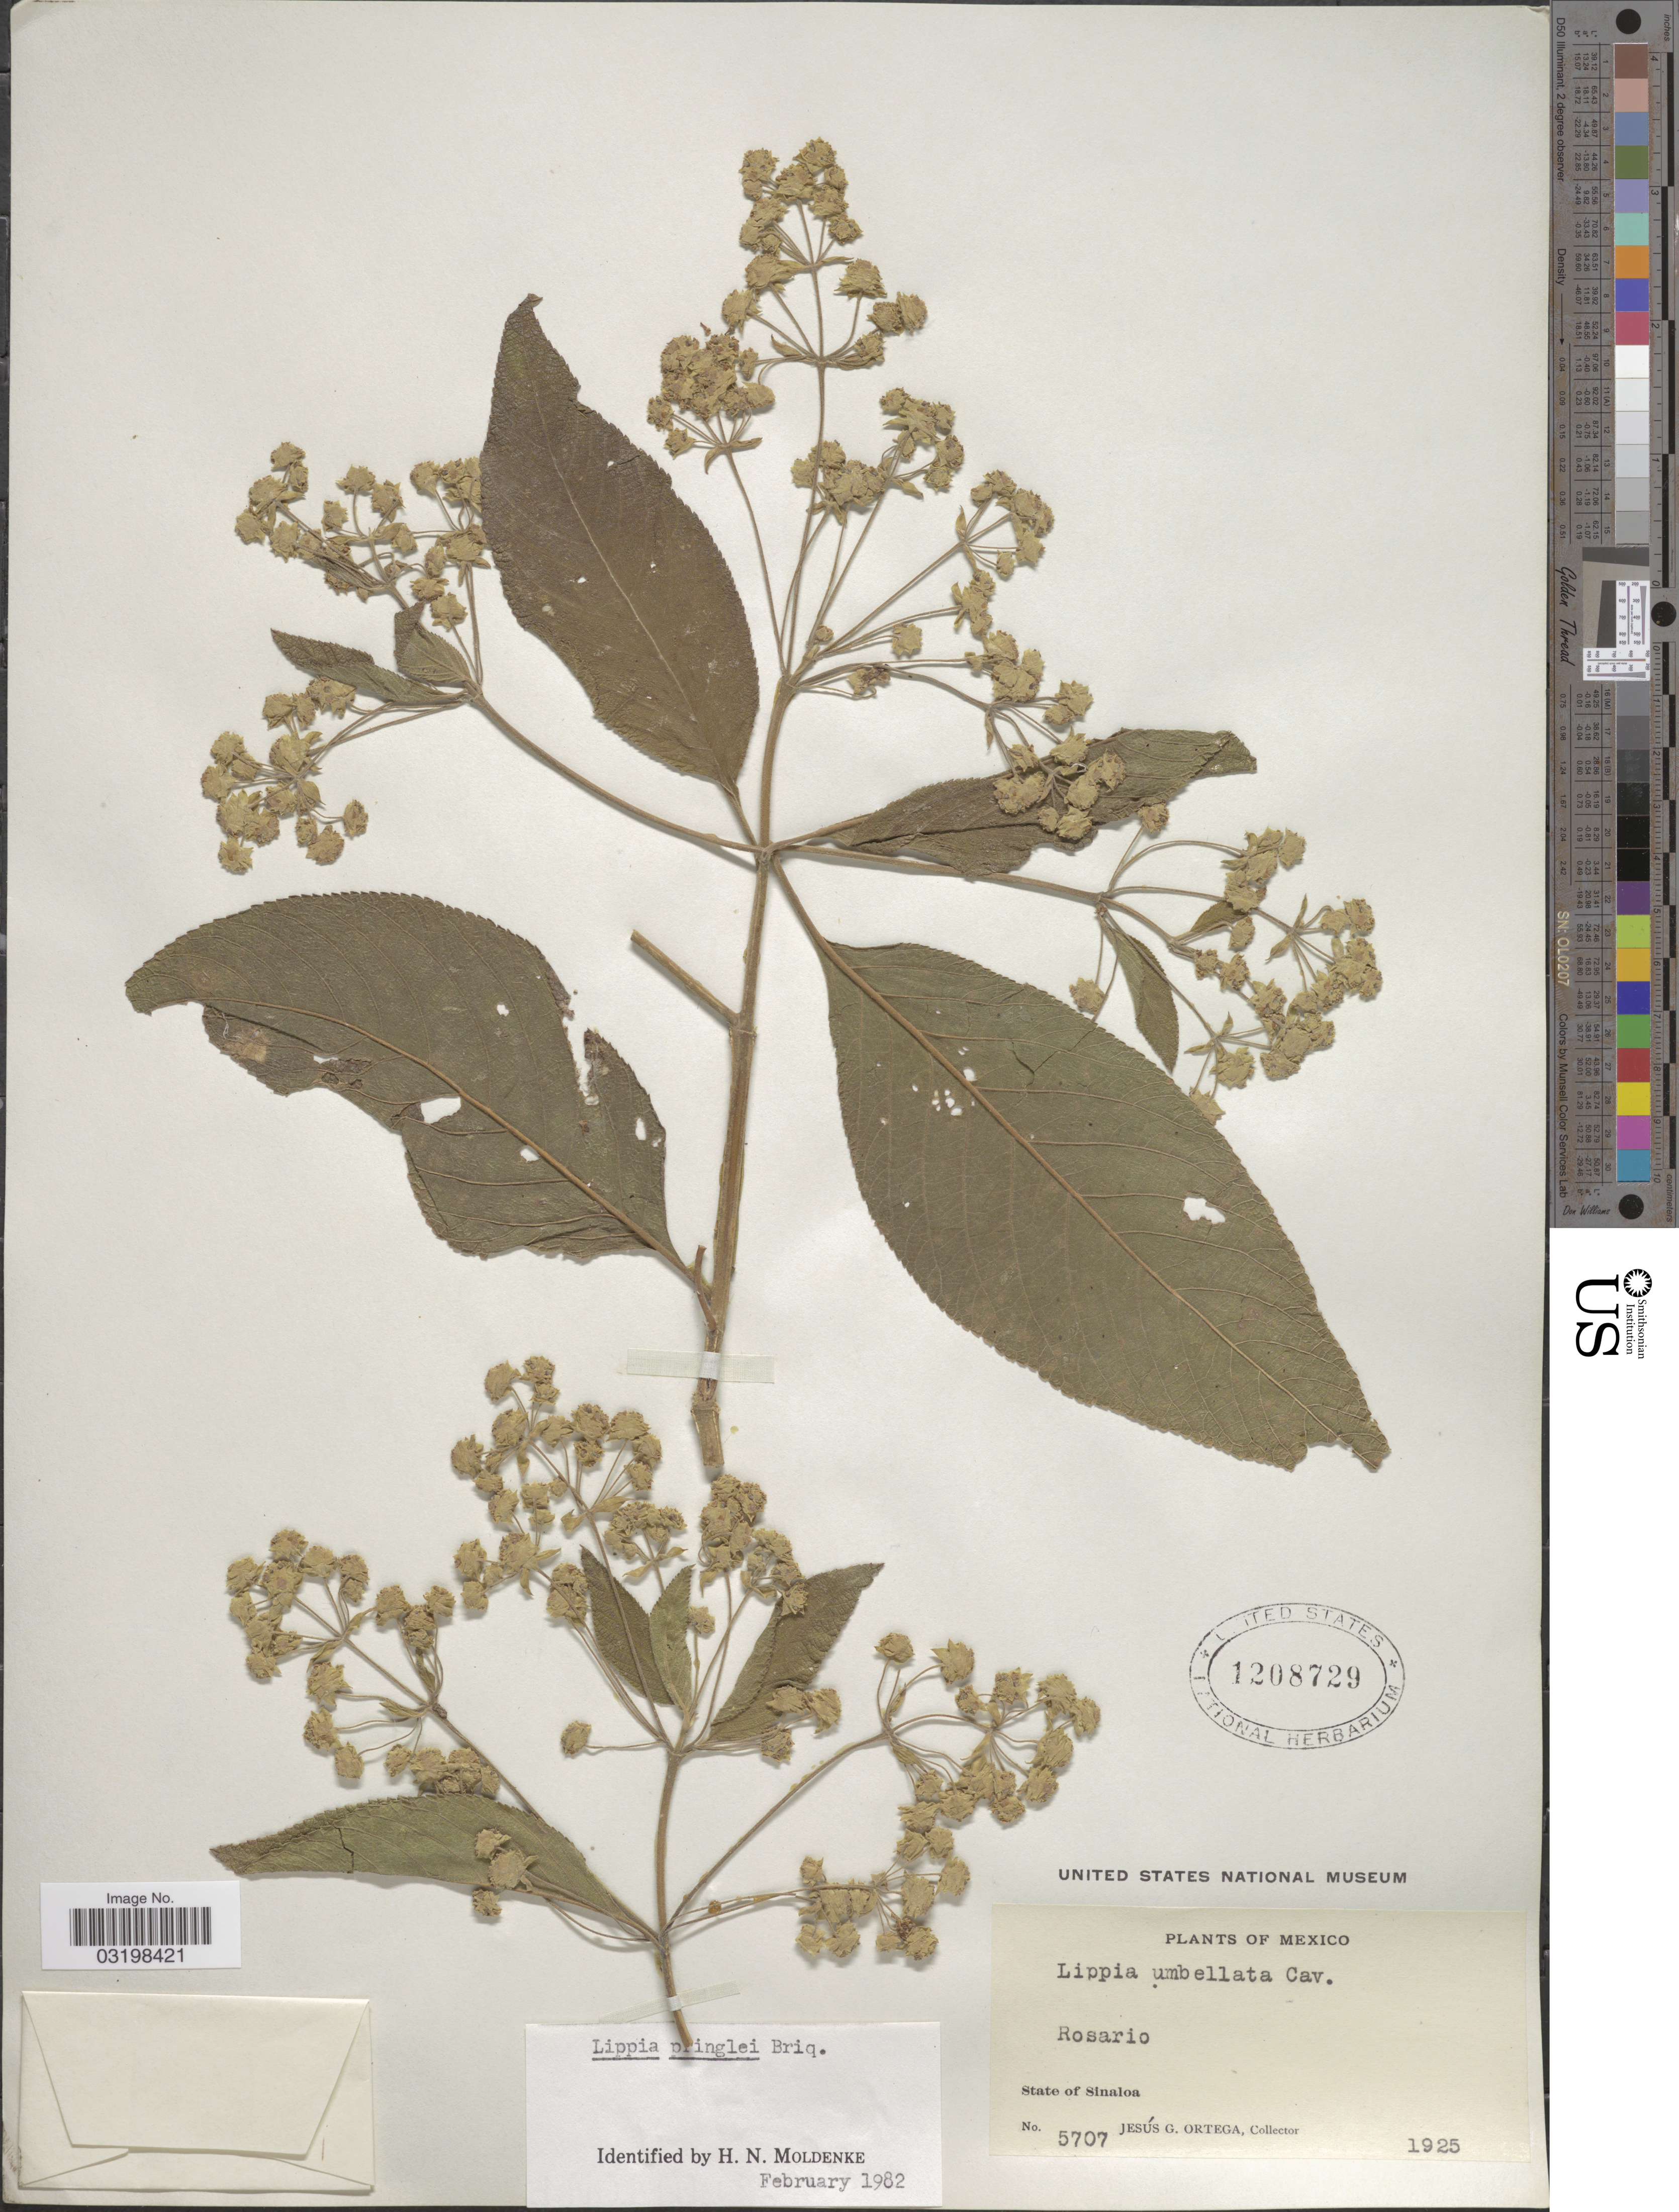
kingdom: Plantae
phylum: Tracheophyta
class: Magnoliopsida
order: Lamiales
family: Verbenaceae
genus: Lippia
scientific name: Lippia umbellata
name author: Cav.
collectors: J. Ortega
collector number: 5707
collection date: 1925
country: Mexico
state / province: Sinaloa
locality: Rosario.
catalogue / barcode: US 1208729